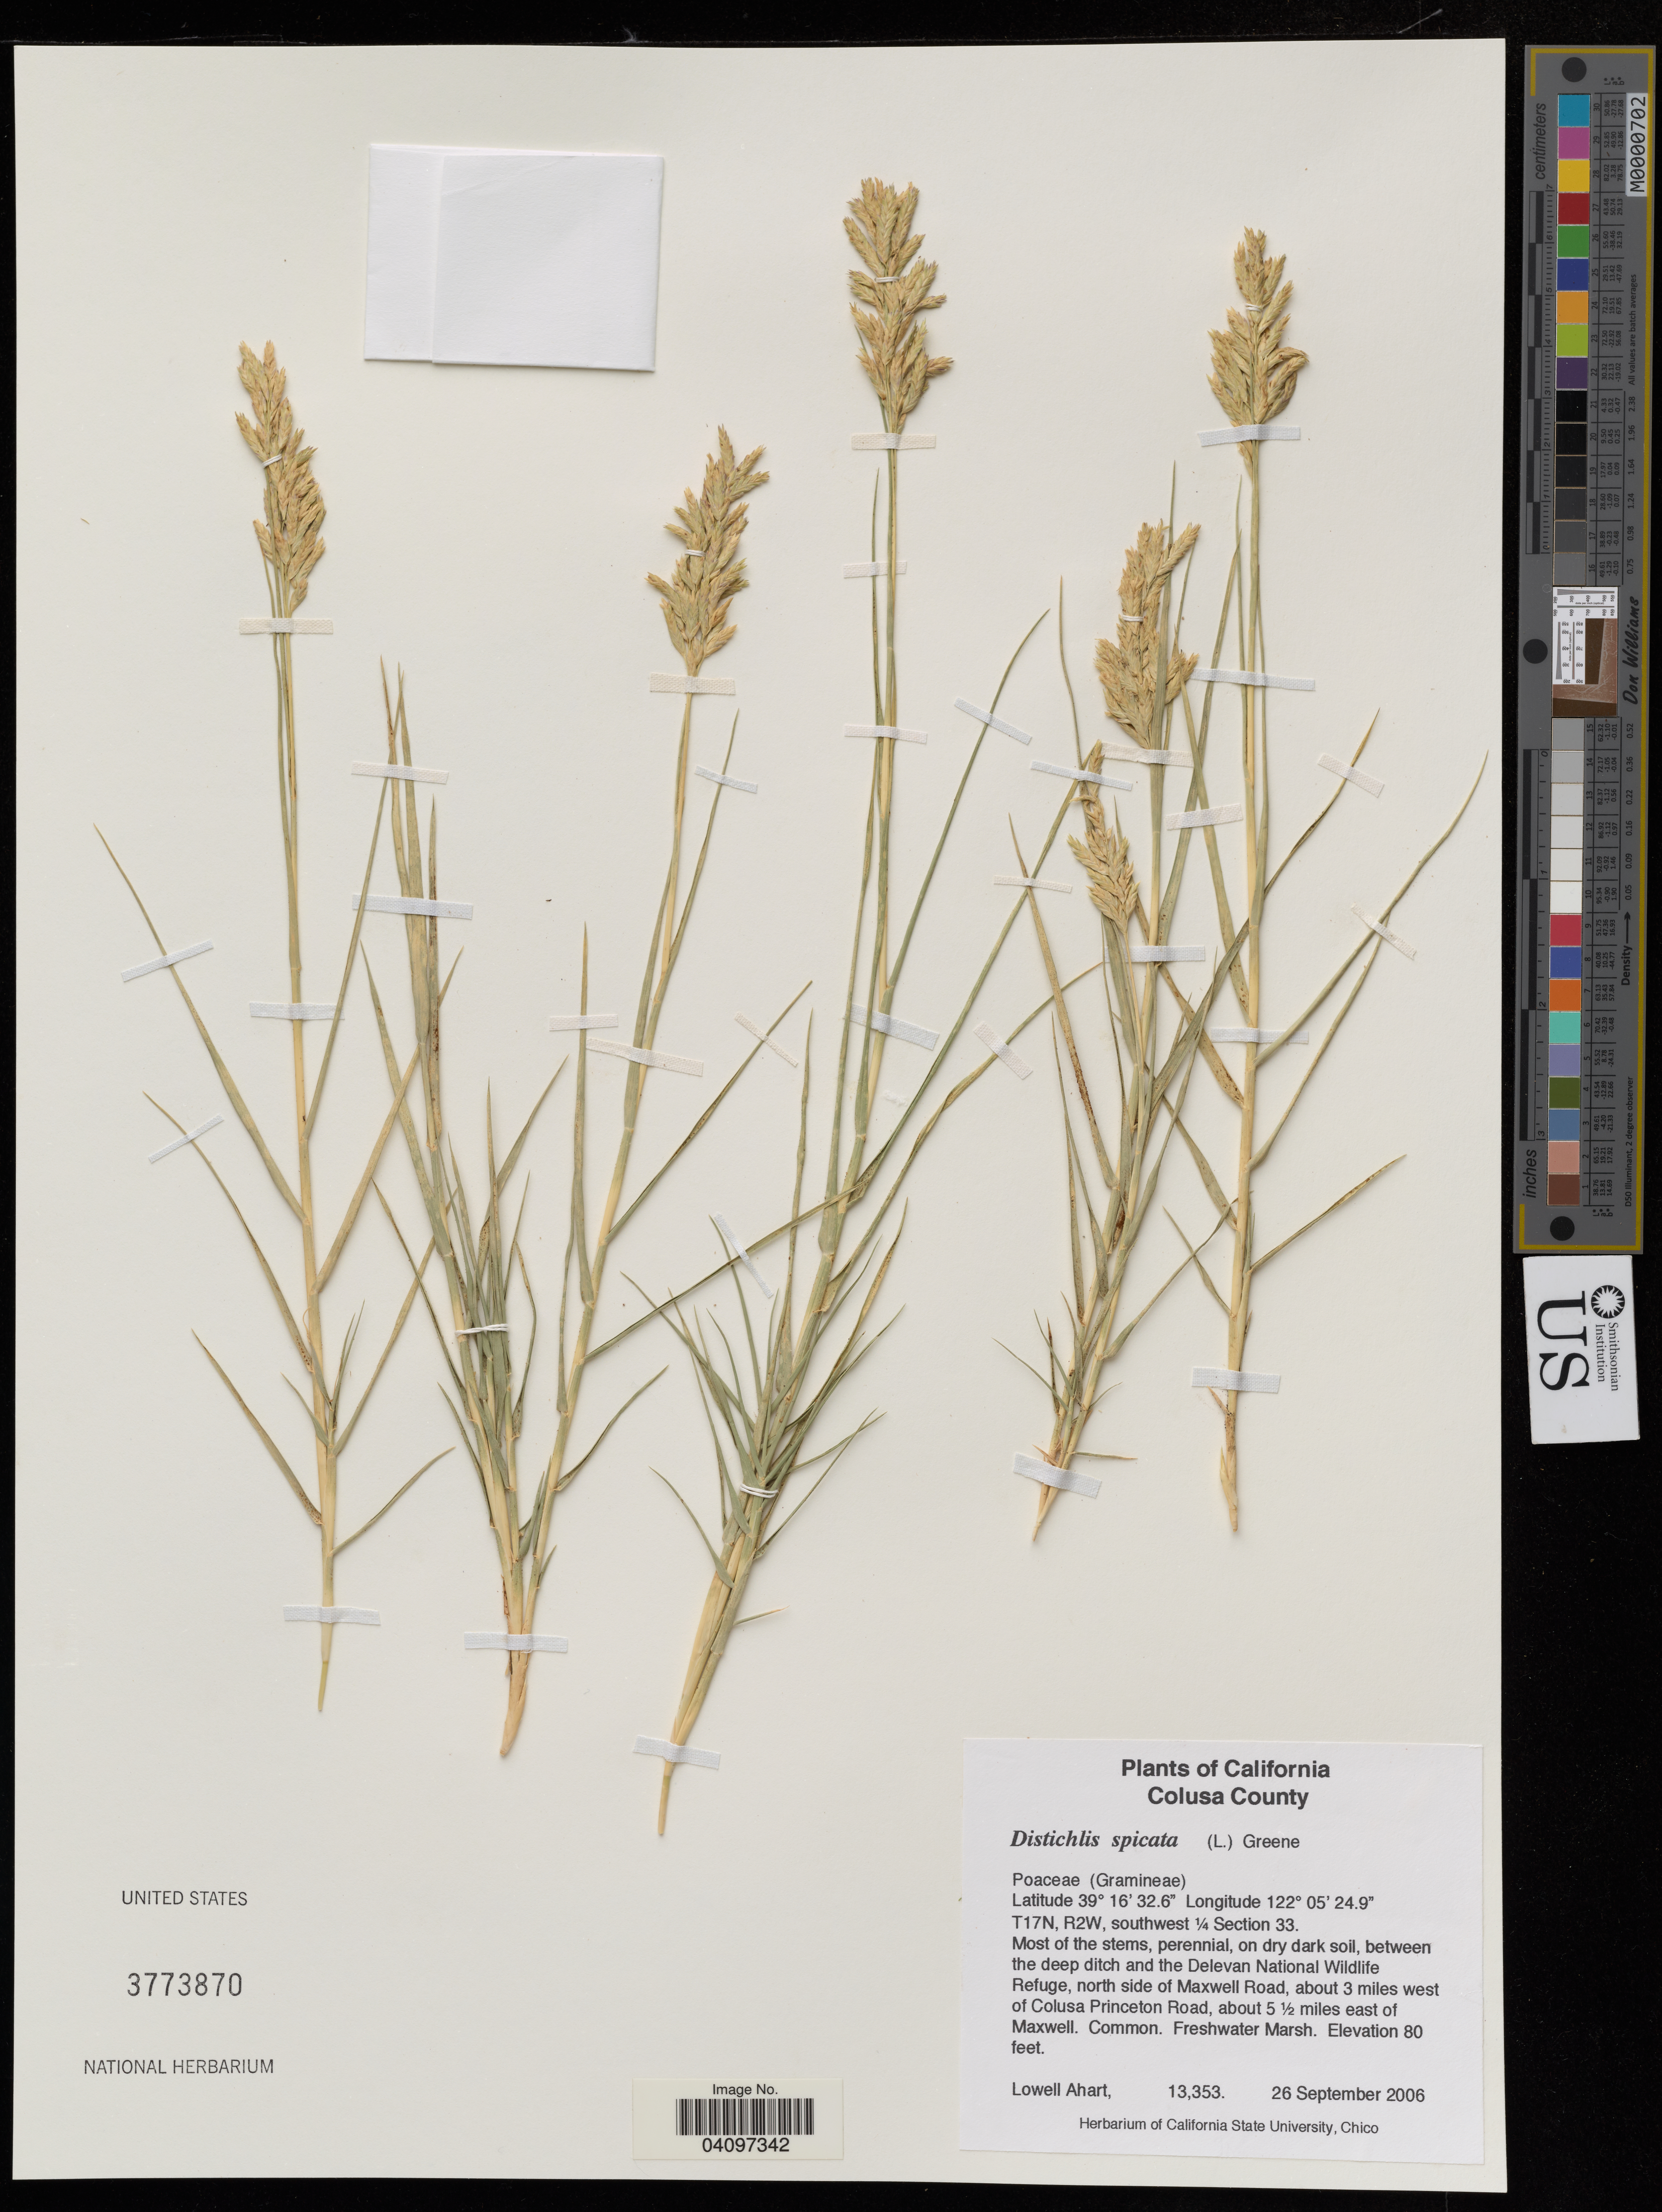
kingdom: Plantae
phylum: Tracheophyta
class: Liliopsida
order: Poales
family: Poaceae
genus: Distichlis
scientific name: Distichlis spicata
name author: (L.) Greene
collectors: L. Ahart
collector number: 13,353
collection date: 2006-09-26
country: United States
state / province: California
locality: Colusa County. T17N, R2W, southwest ¼ Section 33. Between the deep ditch and the Delevan National Wildlife Refuge, north side of Maxwell Road, about 3 miles west of Colusa Princeton Road, about 5½ miles east of Maxwell.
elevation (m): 24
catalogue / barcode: US 3773870